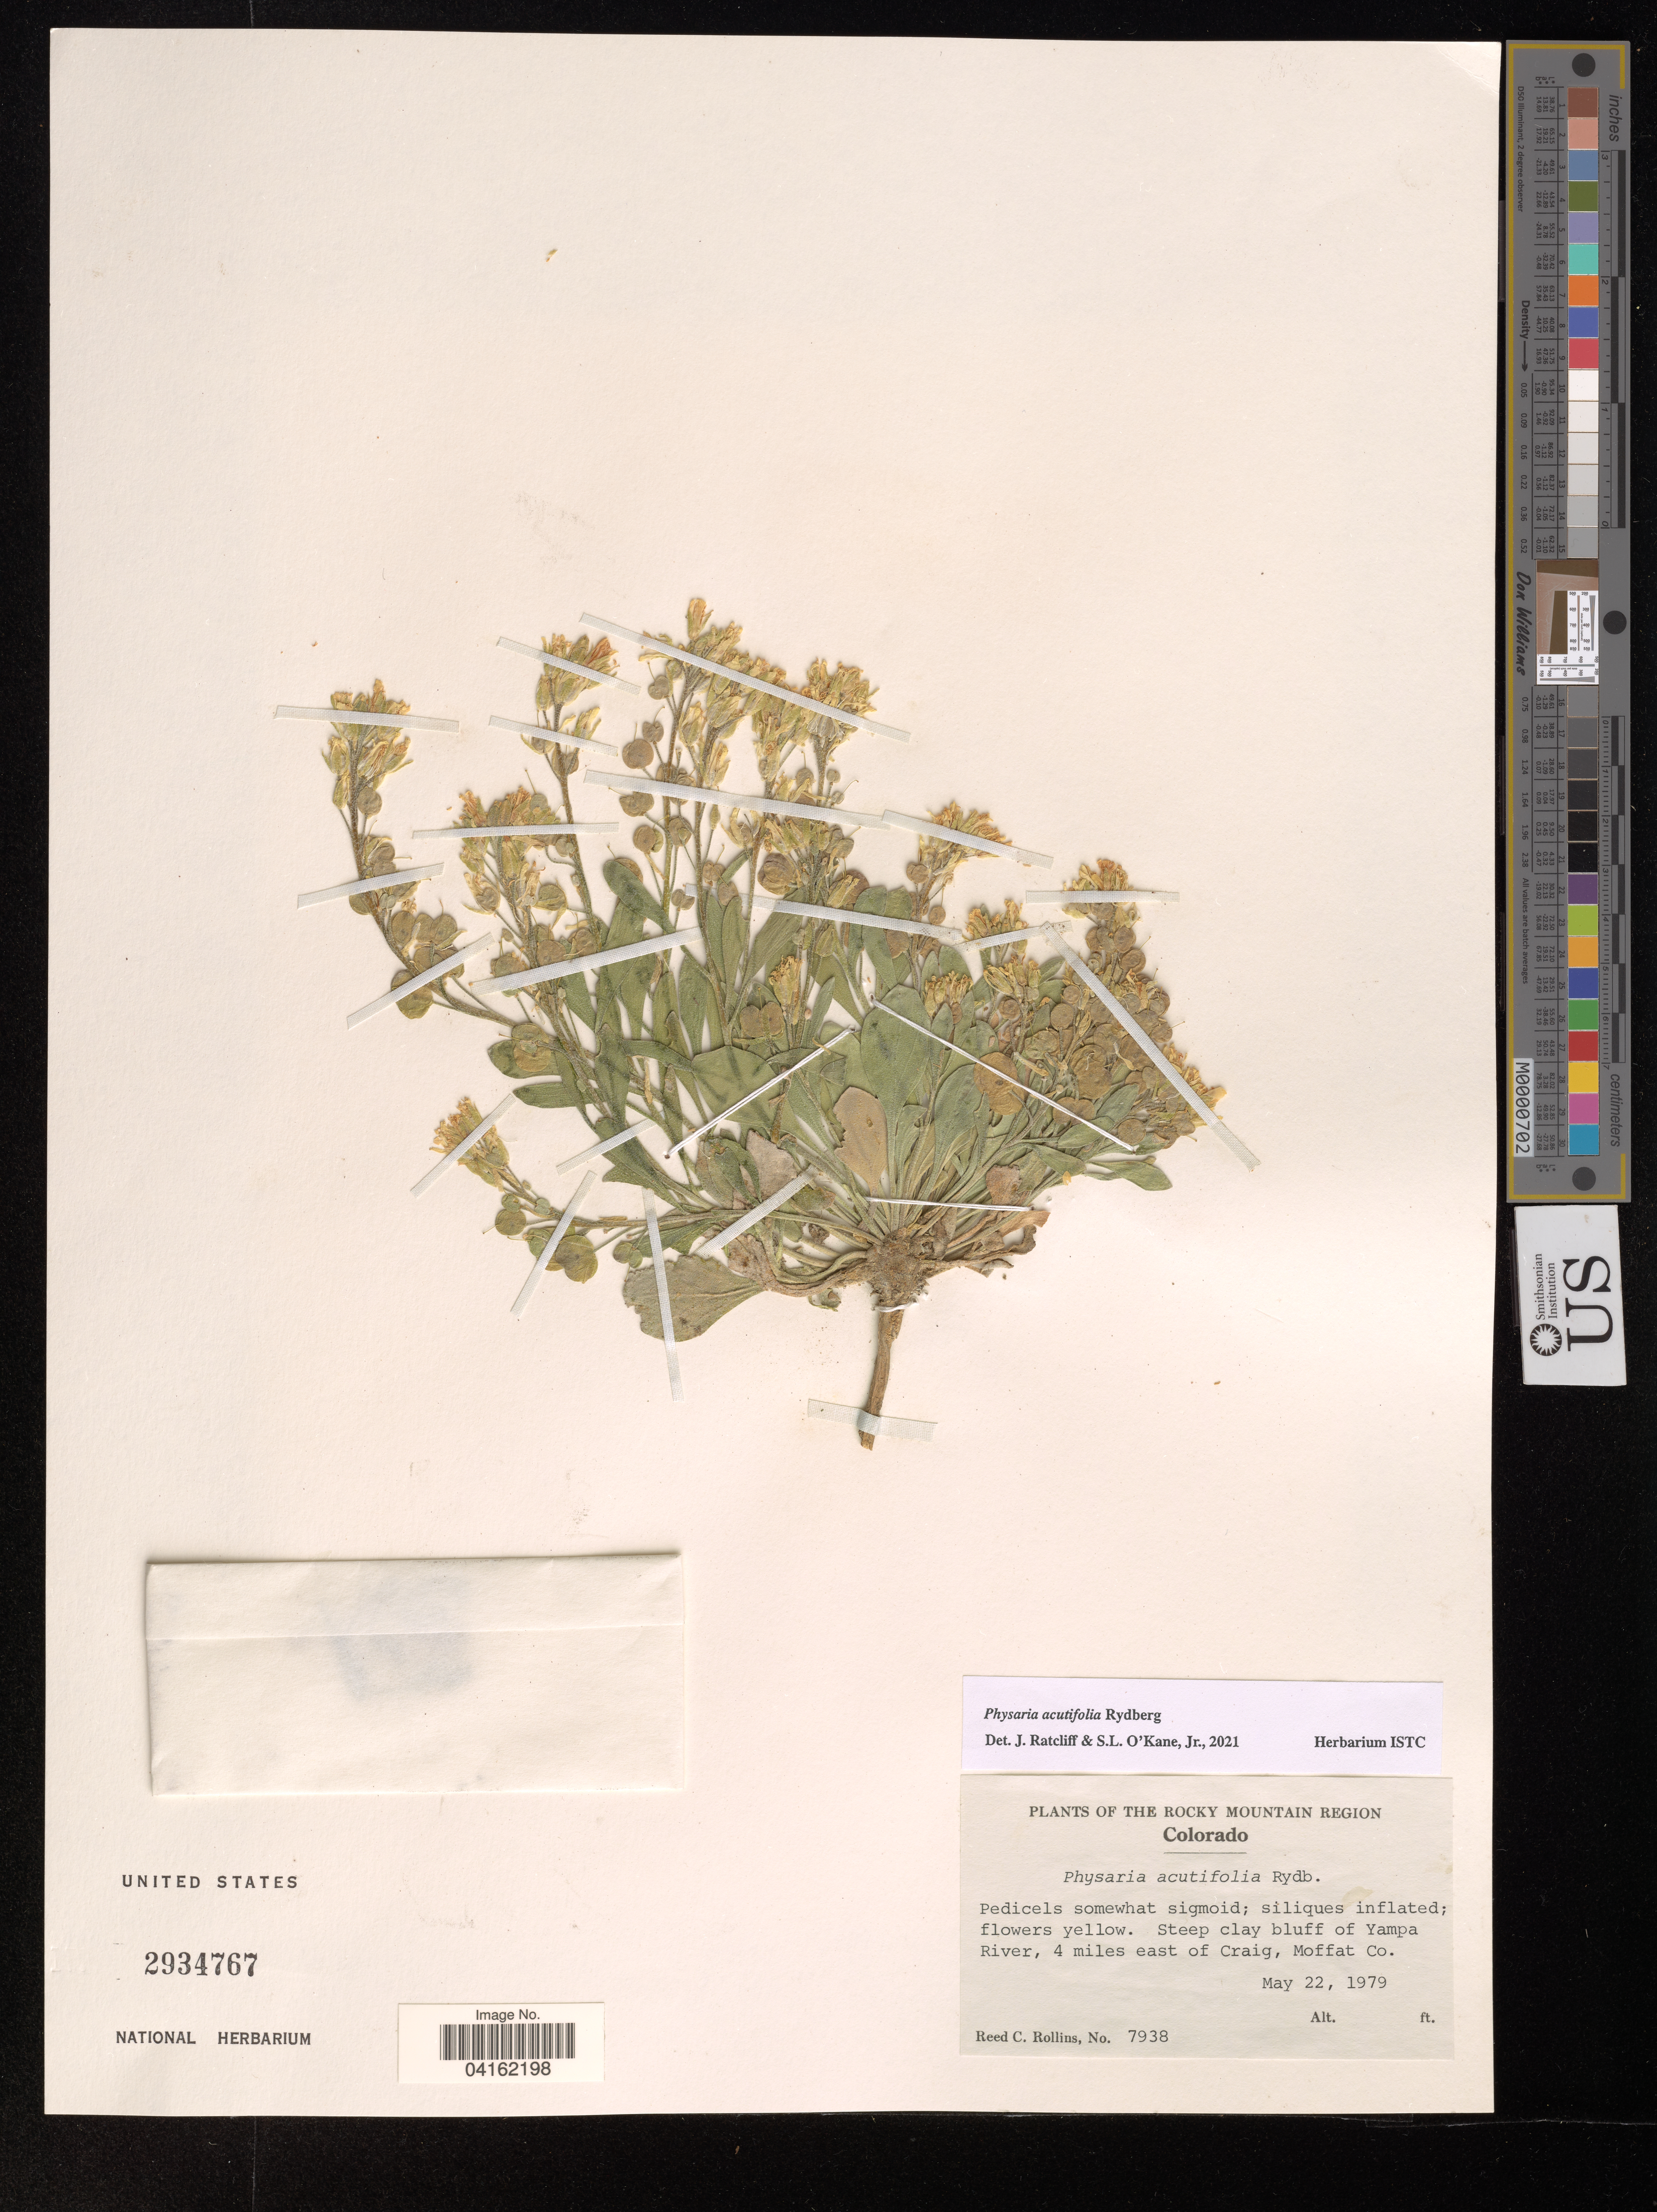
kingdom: Plantae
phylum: Tracheophyta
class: Magnoliopsida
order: Brassicales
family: Brassicaceae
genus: Physaria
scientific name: Physaria acutifolia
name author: Rydb.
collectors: R. C. Rollins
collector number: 7938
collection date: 1979-05-22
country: United States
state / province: Colorado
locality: The Rocky Mountain Region. Steep clay bluff of Yampa River, 4 miles east of Craig, Moffat Co.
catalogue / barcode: US 2934767